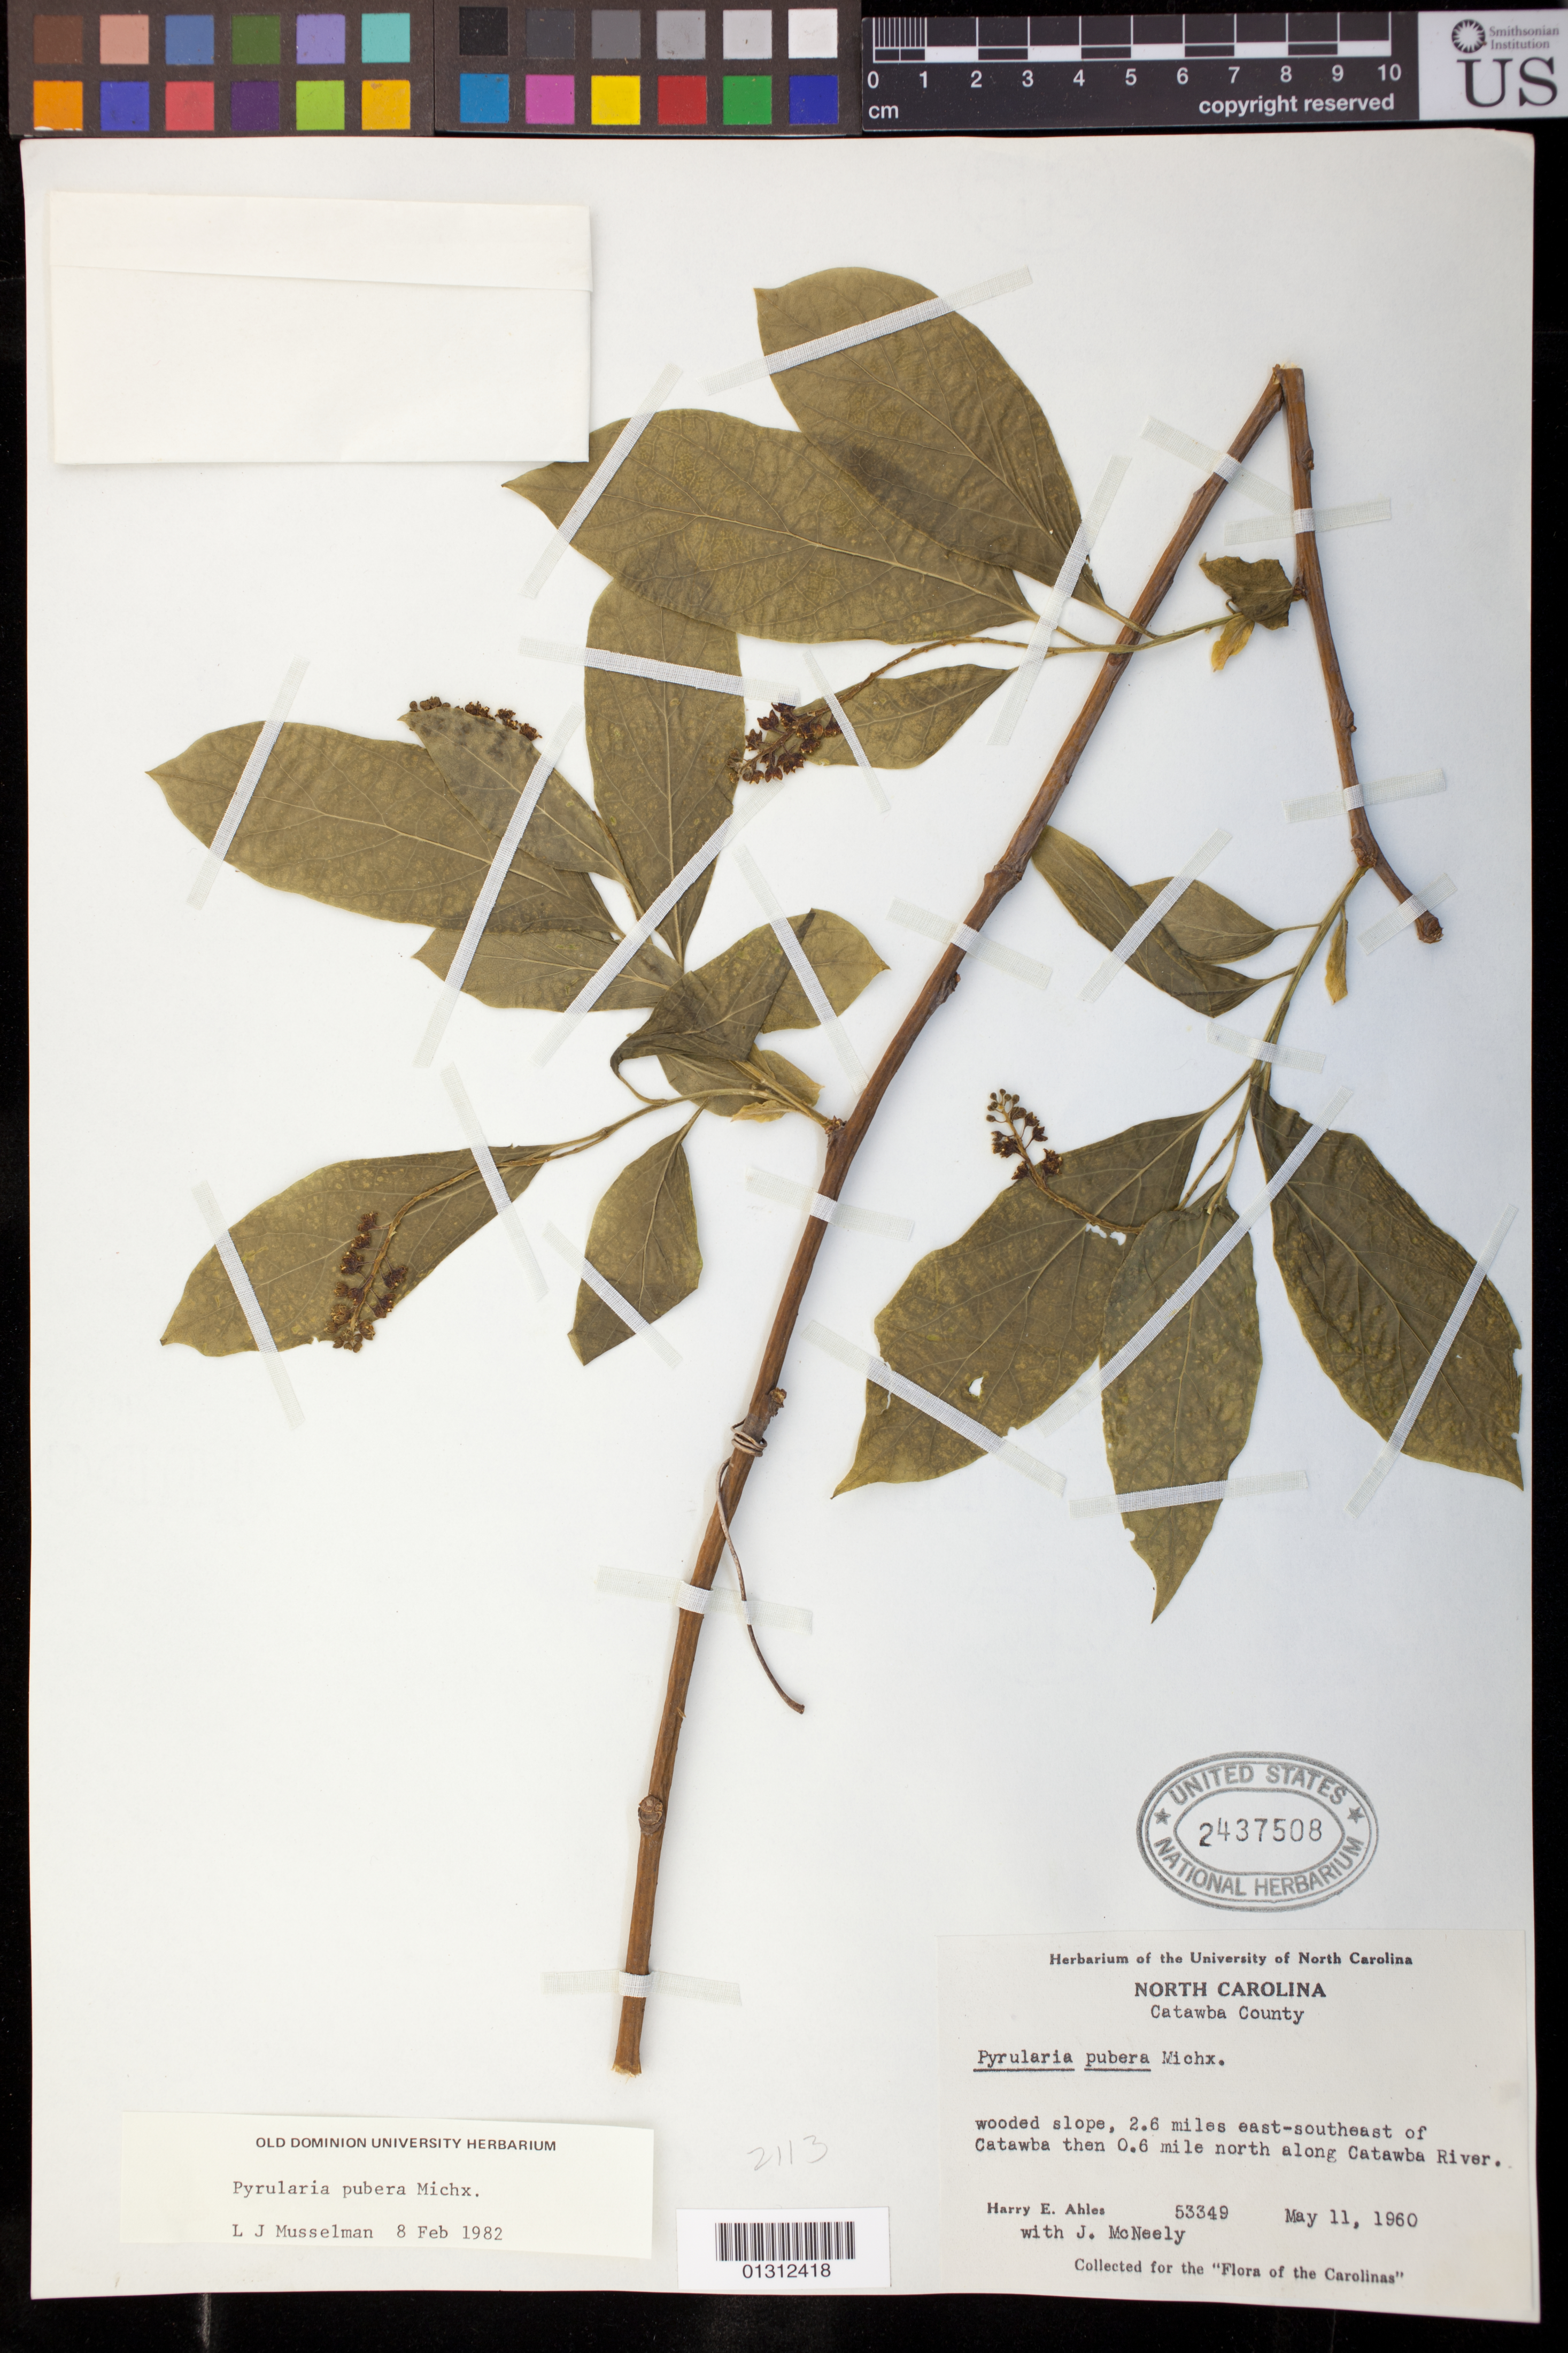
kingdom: Plantae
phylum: Tracheophyta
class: Magnoliopsida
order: Santalales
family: Cervantesiaceae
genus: Pyrularia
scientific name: Pyrularia pubera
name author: Michx.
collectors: H. E. Ahles & J. McNeely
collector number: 53349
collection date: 1960-05-11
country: United States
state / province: North Carolina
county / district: Catawba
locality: wooded slope, 2.6 miles east-southeast of Catawba then 0.6 mile north along Catawba River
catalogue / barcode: US 2437508